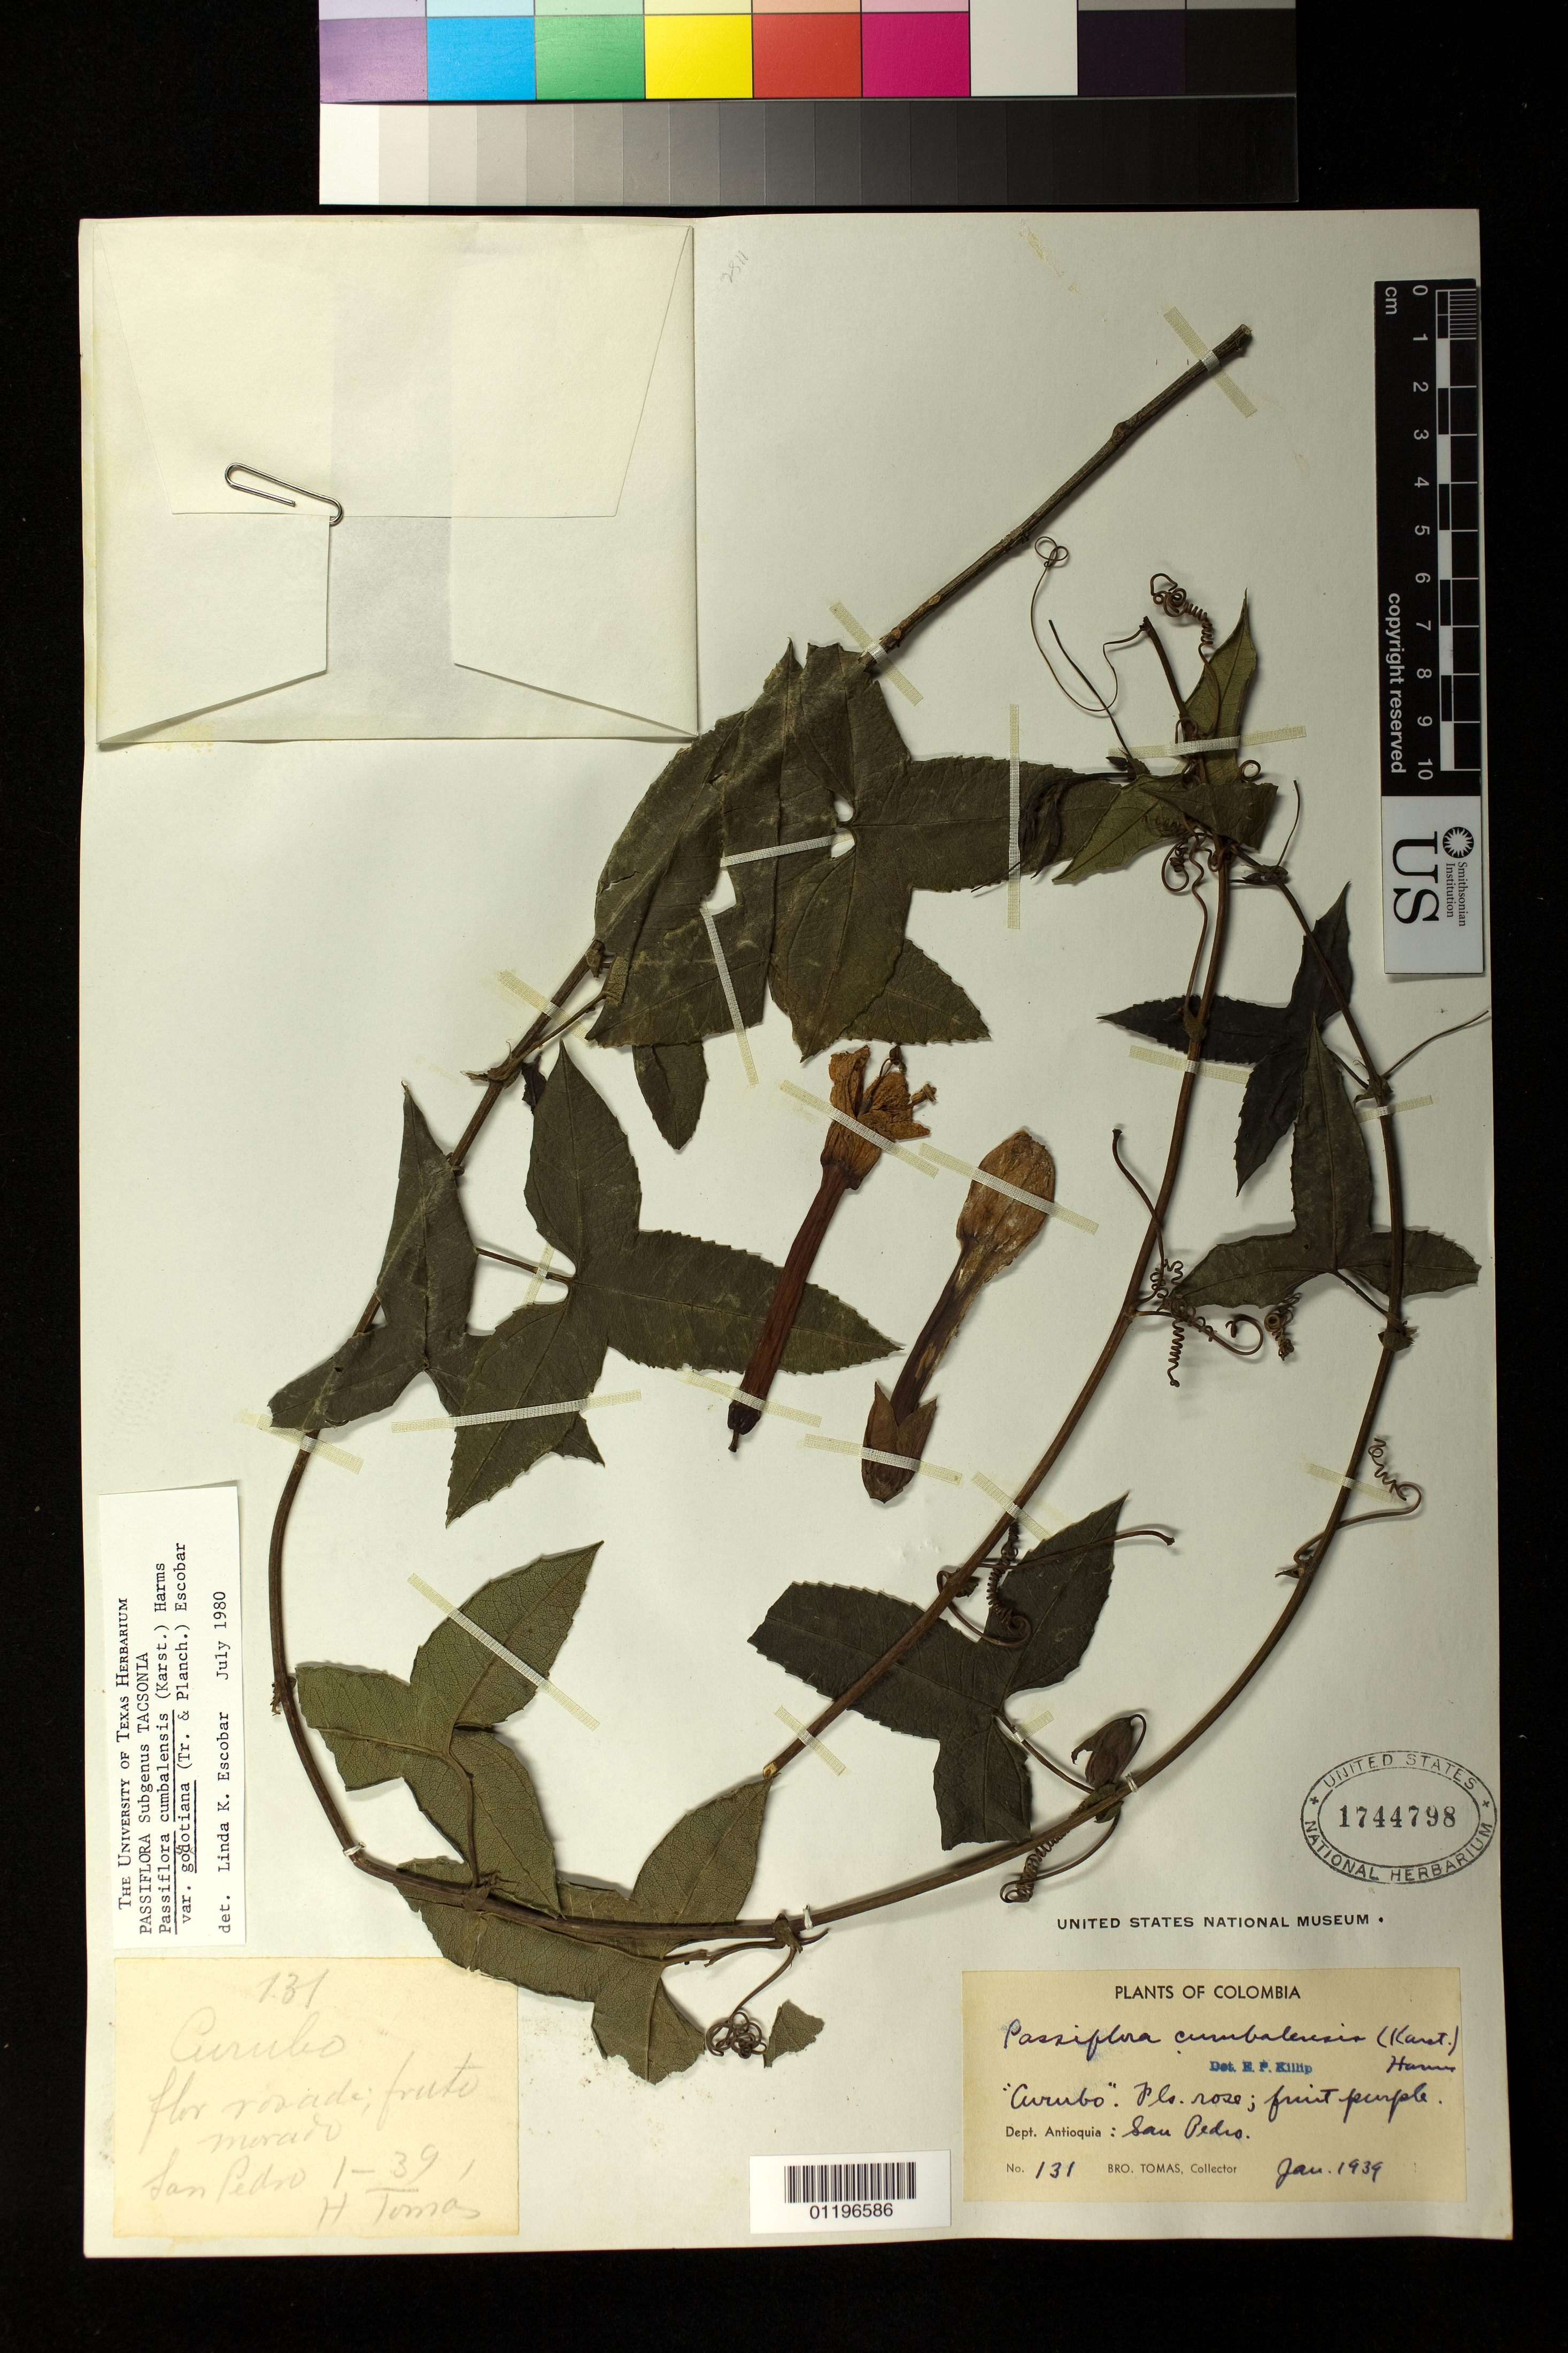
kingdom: Plantae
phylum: Tracheophyta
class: Magnoliopsida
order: Malpighiales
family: Passifloraceae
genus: Passiflora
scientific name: Passiflora cumbalensis var. goudotiana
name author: (Triana & Planch.) L.K. Escobar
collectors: Bro. A. Tomas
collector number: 131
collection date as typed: Jan 1939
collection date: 1939-01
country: Colombia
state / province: Antioquia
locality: Dept. Antiquia: San Pedro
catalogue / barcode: US 1744798